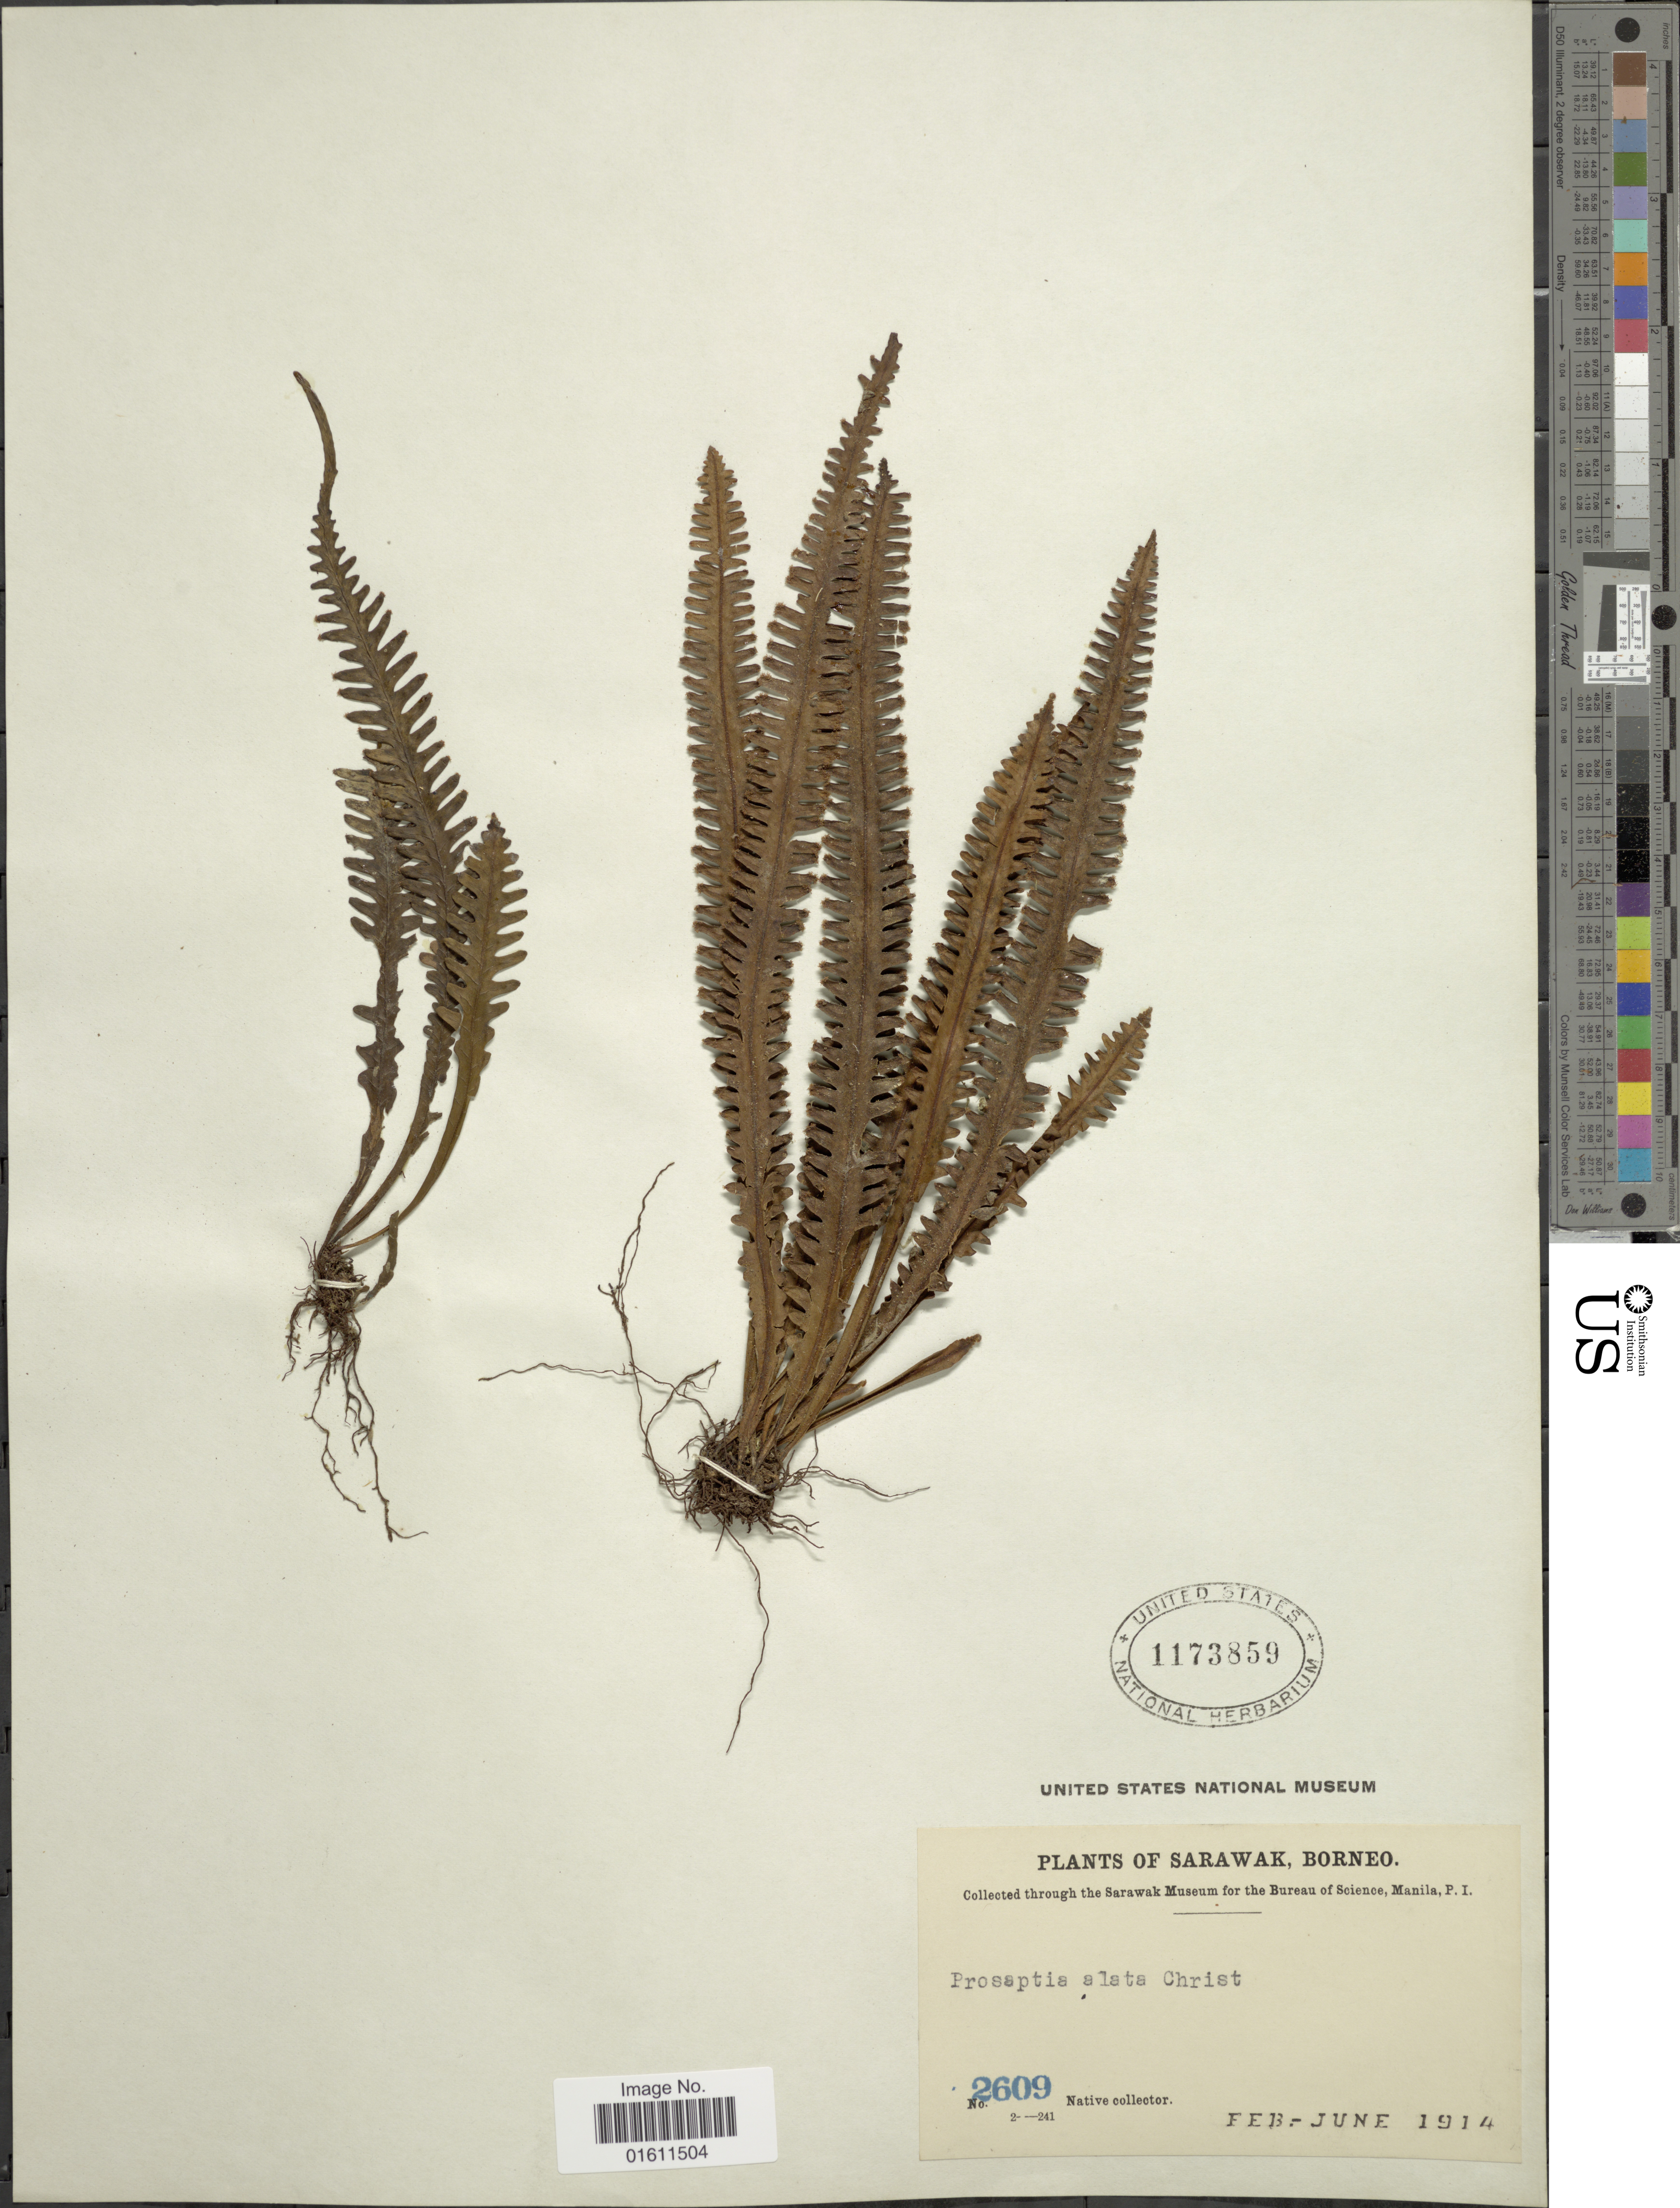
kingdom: Plantae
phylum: Tracheophyta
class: Polypodiopsida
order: Polypodiales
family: Polypodiaceae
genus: Prosaptia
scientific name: Prosaptia alata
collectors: Native collector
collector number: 2609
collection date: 1914-02/1914-06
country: Malaysia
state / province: Sarawak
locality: Borneo.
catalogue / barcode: US 1173859